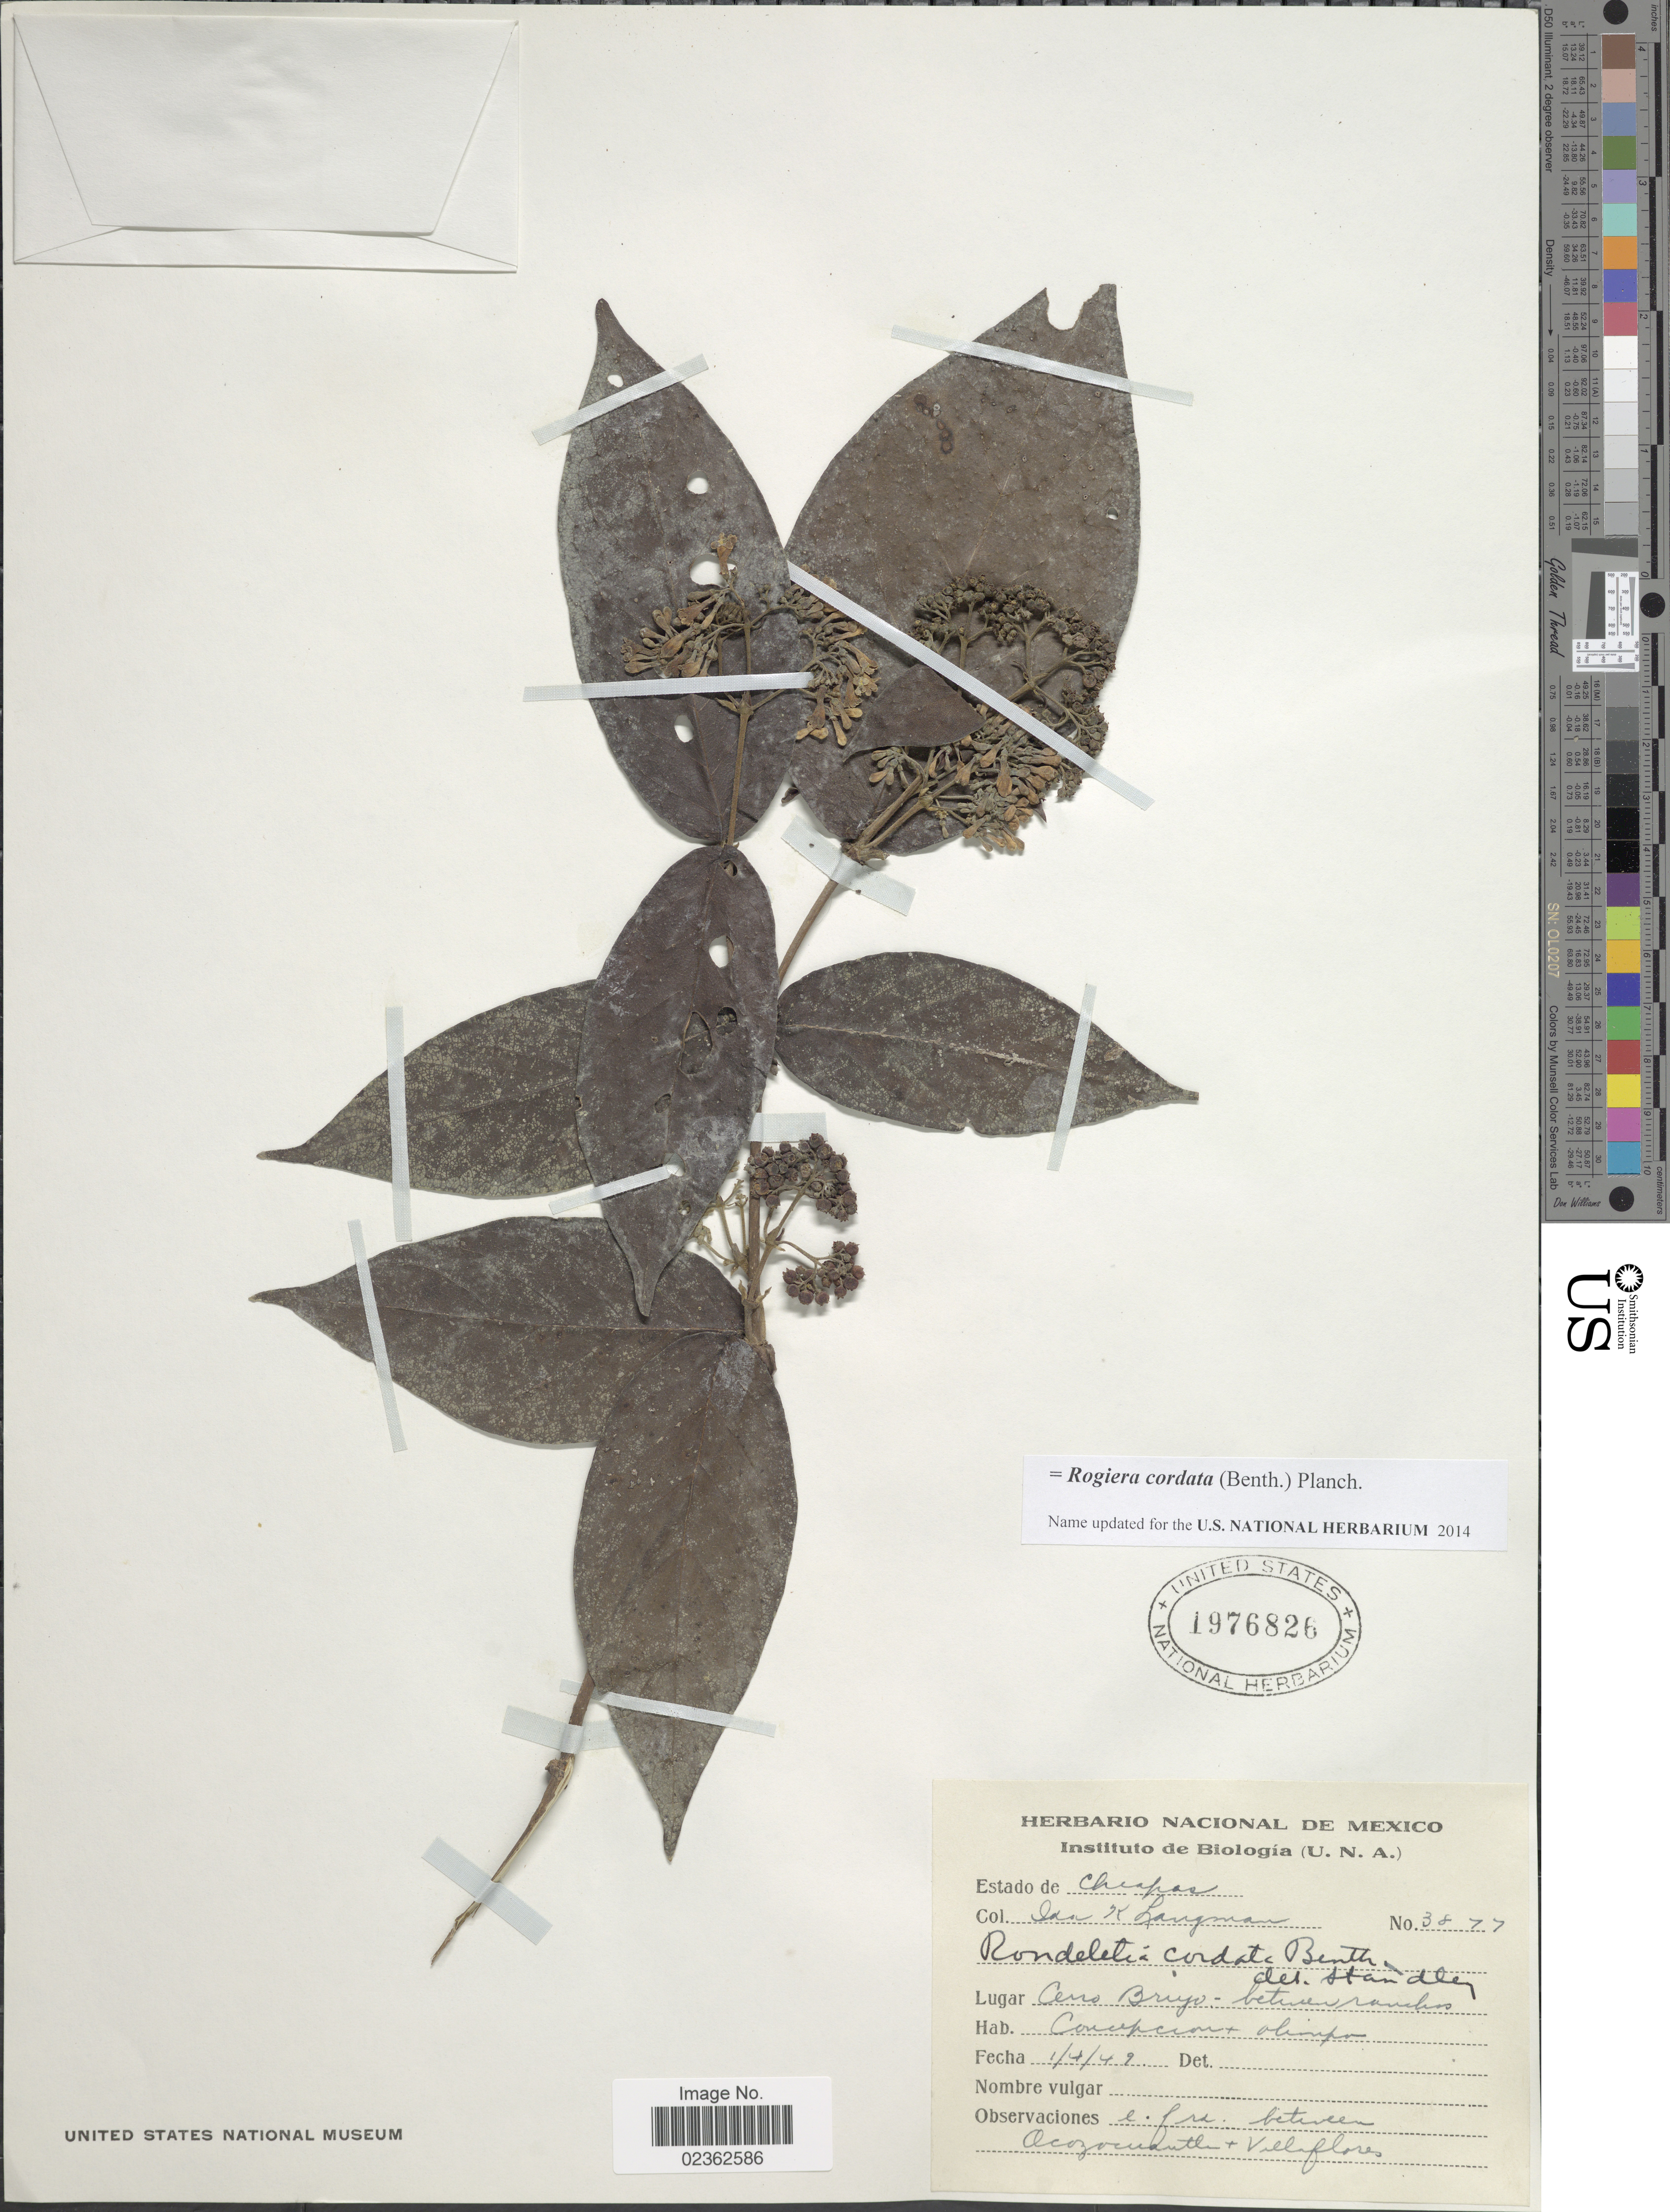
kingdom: Plantae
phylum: Tracheophyta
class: Magnoliopsida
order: Gentianales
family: Rubiaceae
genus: Rogiera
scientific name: Rogiera cordata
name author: (Benth.) Planch.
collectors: I. K. Langman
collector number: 3877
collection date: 1949-04-01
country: Mexico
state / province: Chiapas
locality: Cerro Brujo - between ranches Concepcion + Olimpo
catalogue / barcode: US 1976826